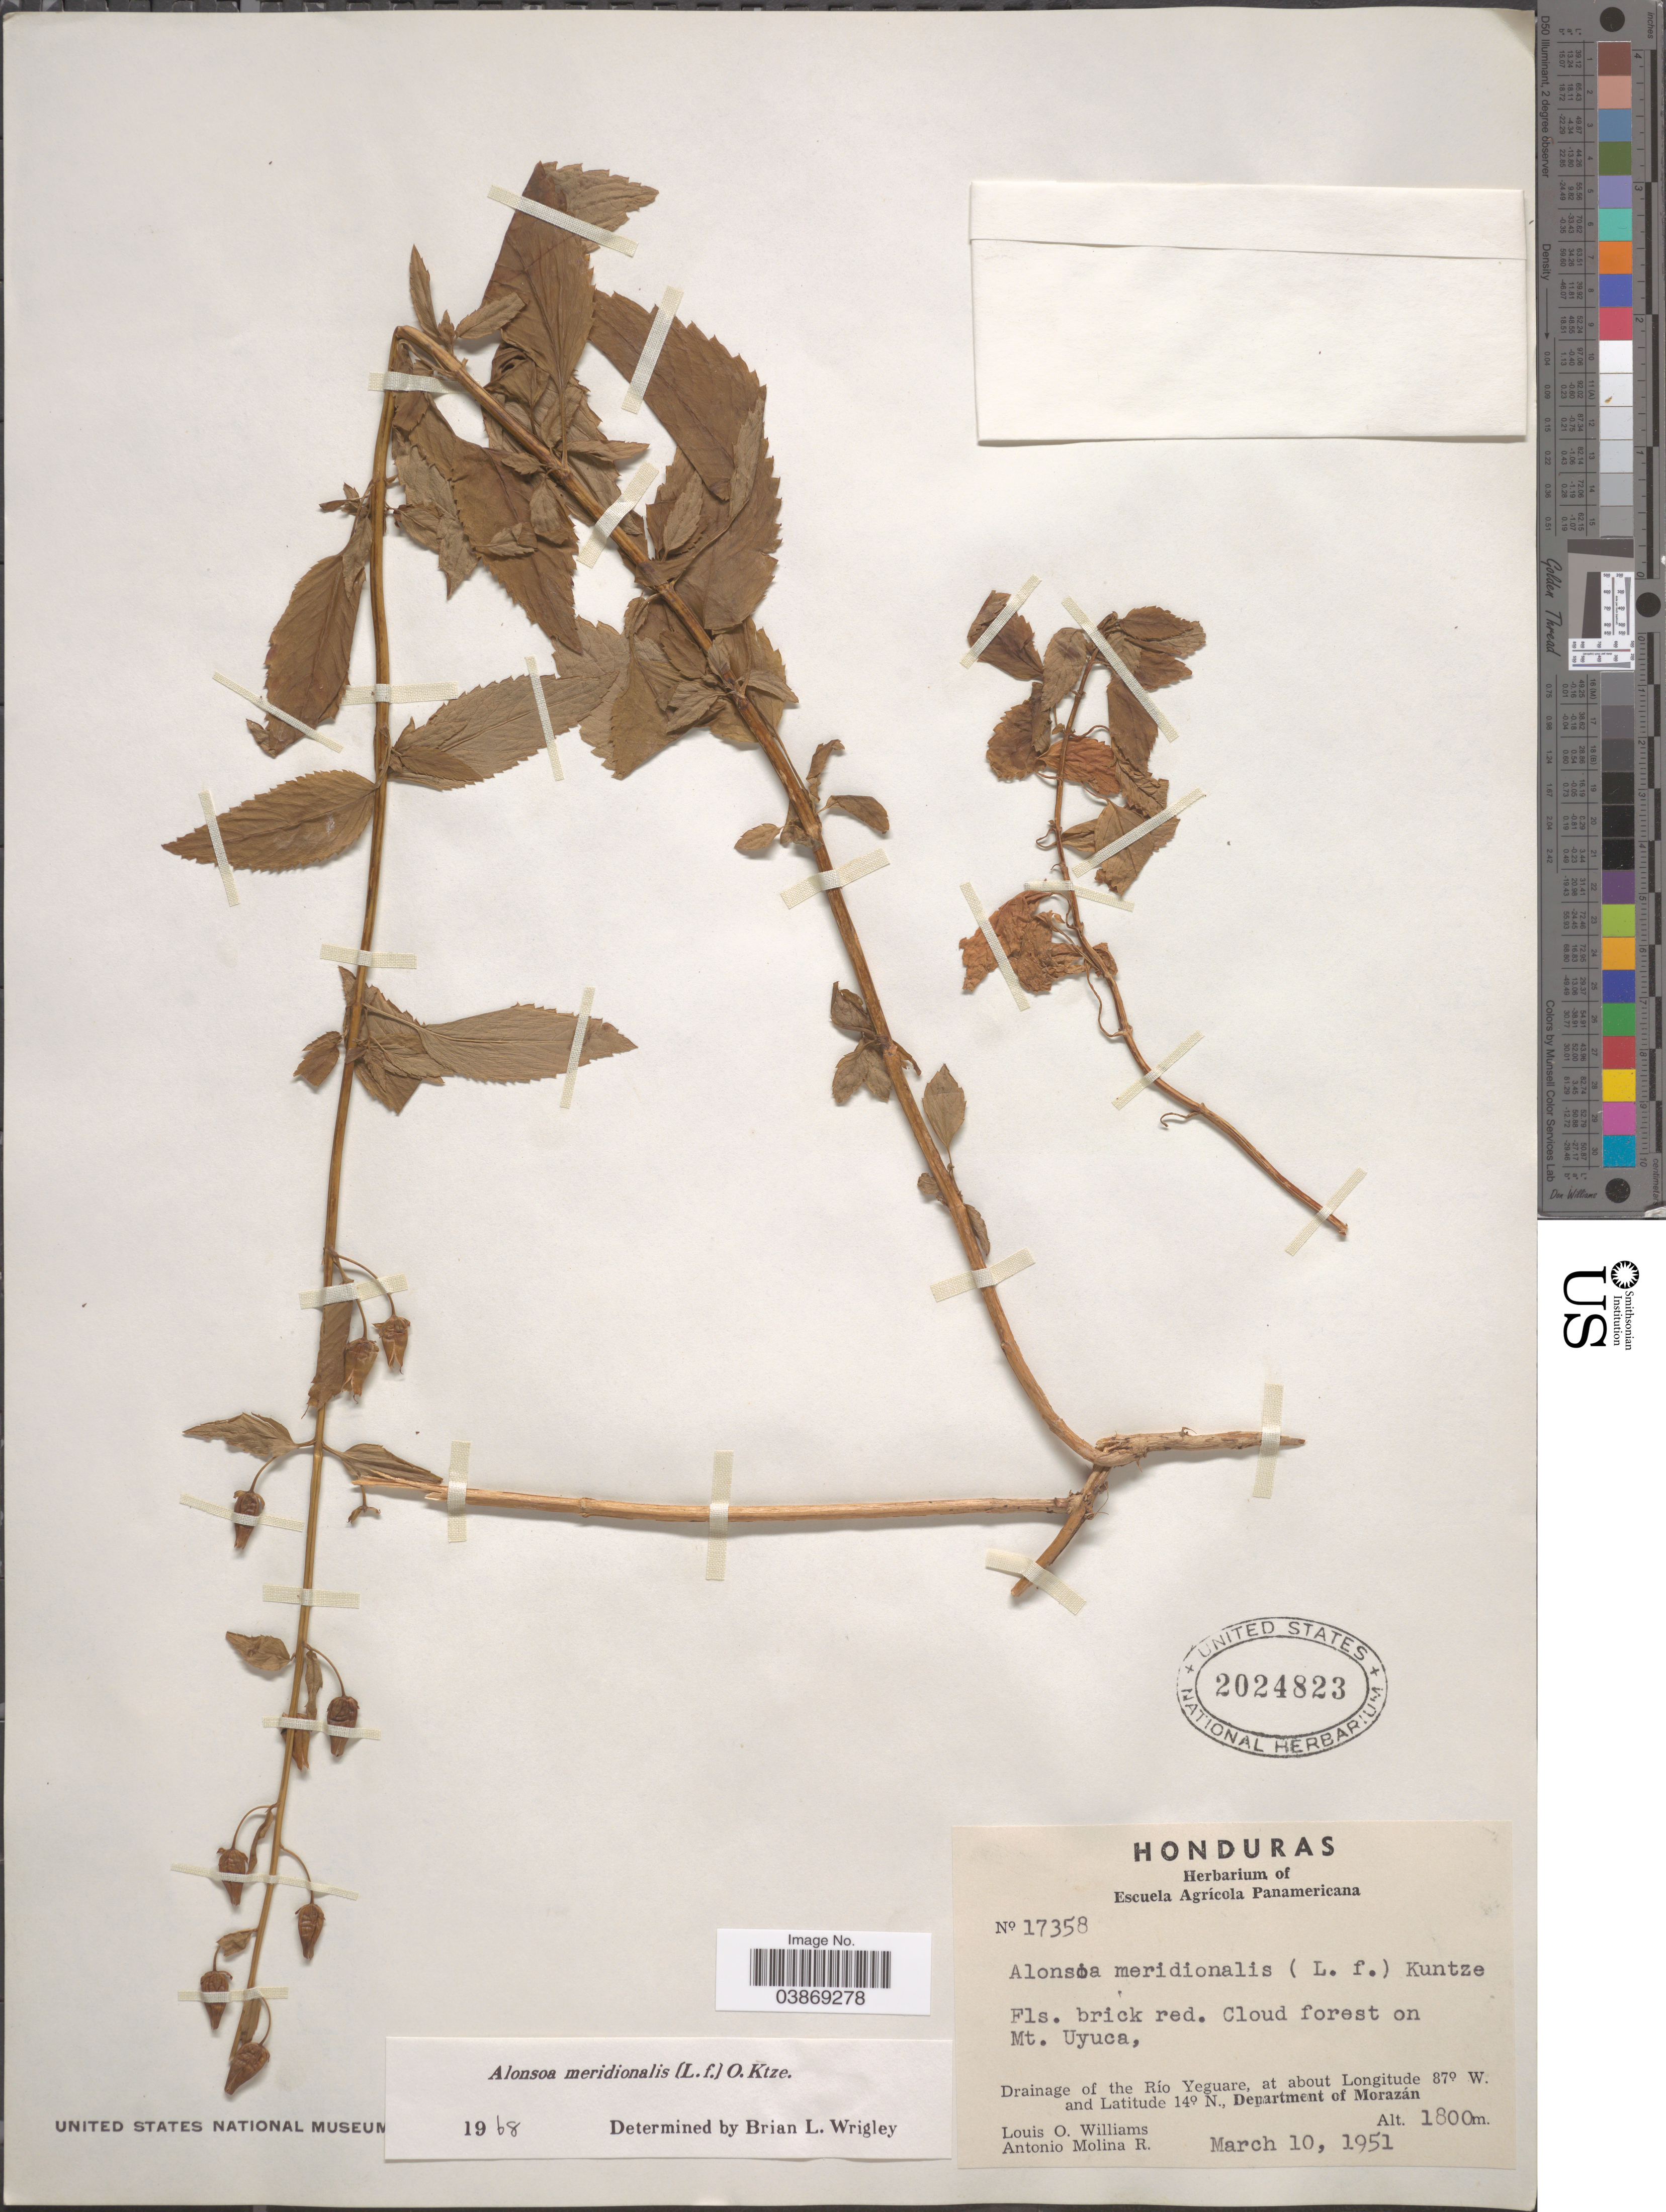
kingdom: Plantae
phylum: Tracheophyta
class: Magnoliopsida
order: Lamiales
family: Scrophulariaceae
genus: Alonsoa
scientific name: Alonsoa meridionalis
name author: (L. f.) Kuntze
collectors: L. O. Williams & A. Molina R.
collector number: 17358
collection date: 1951-03-10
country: Honduras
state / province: Fco. Morazán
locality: Cloud forest on Mt. Uyuca. Drainage of the Río Yeguare. Department of Morazán.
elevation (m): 1800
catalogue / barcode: US 2024823